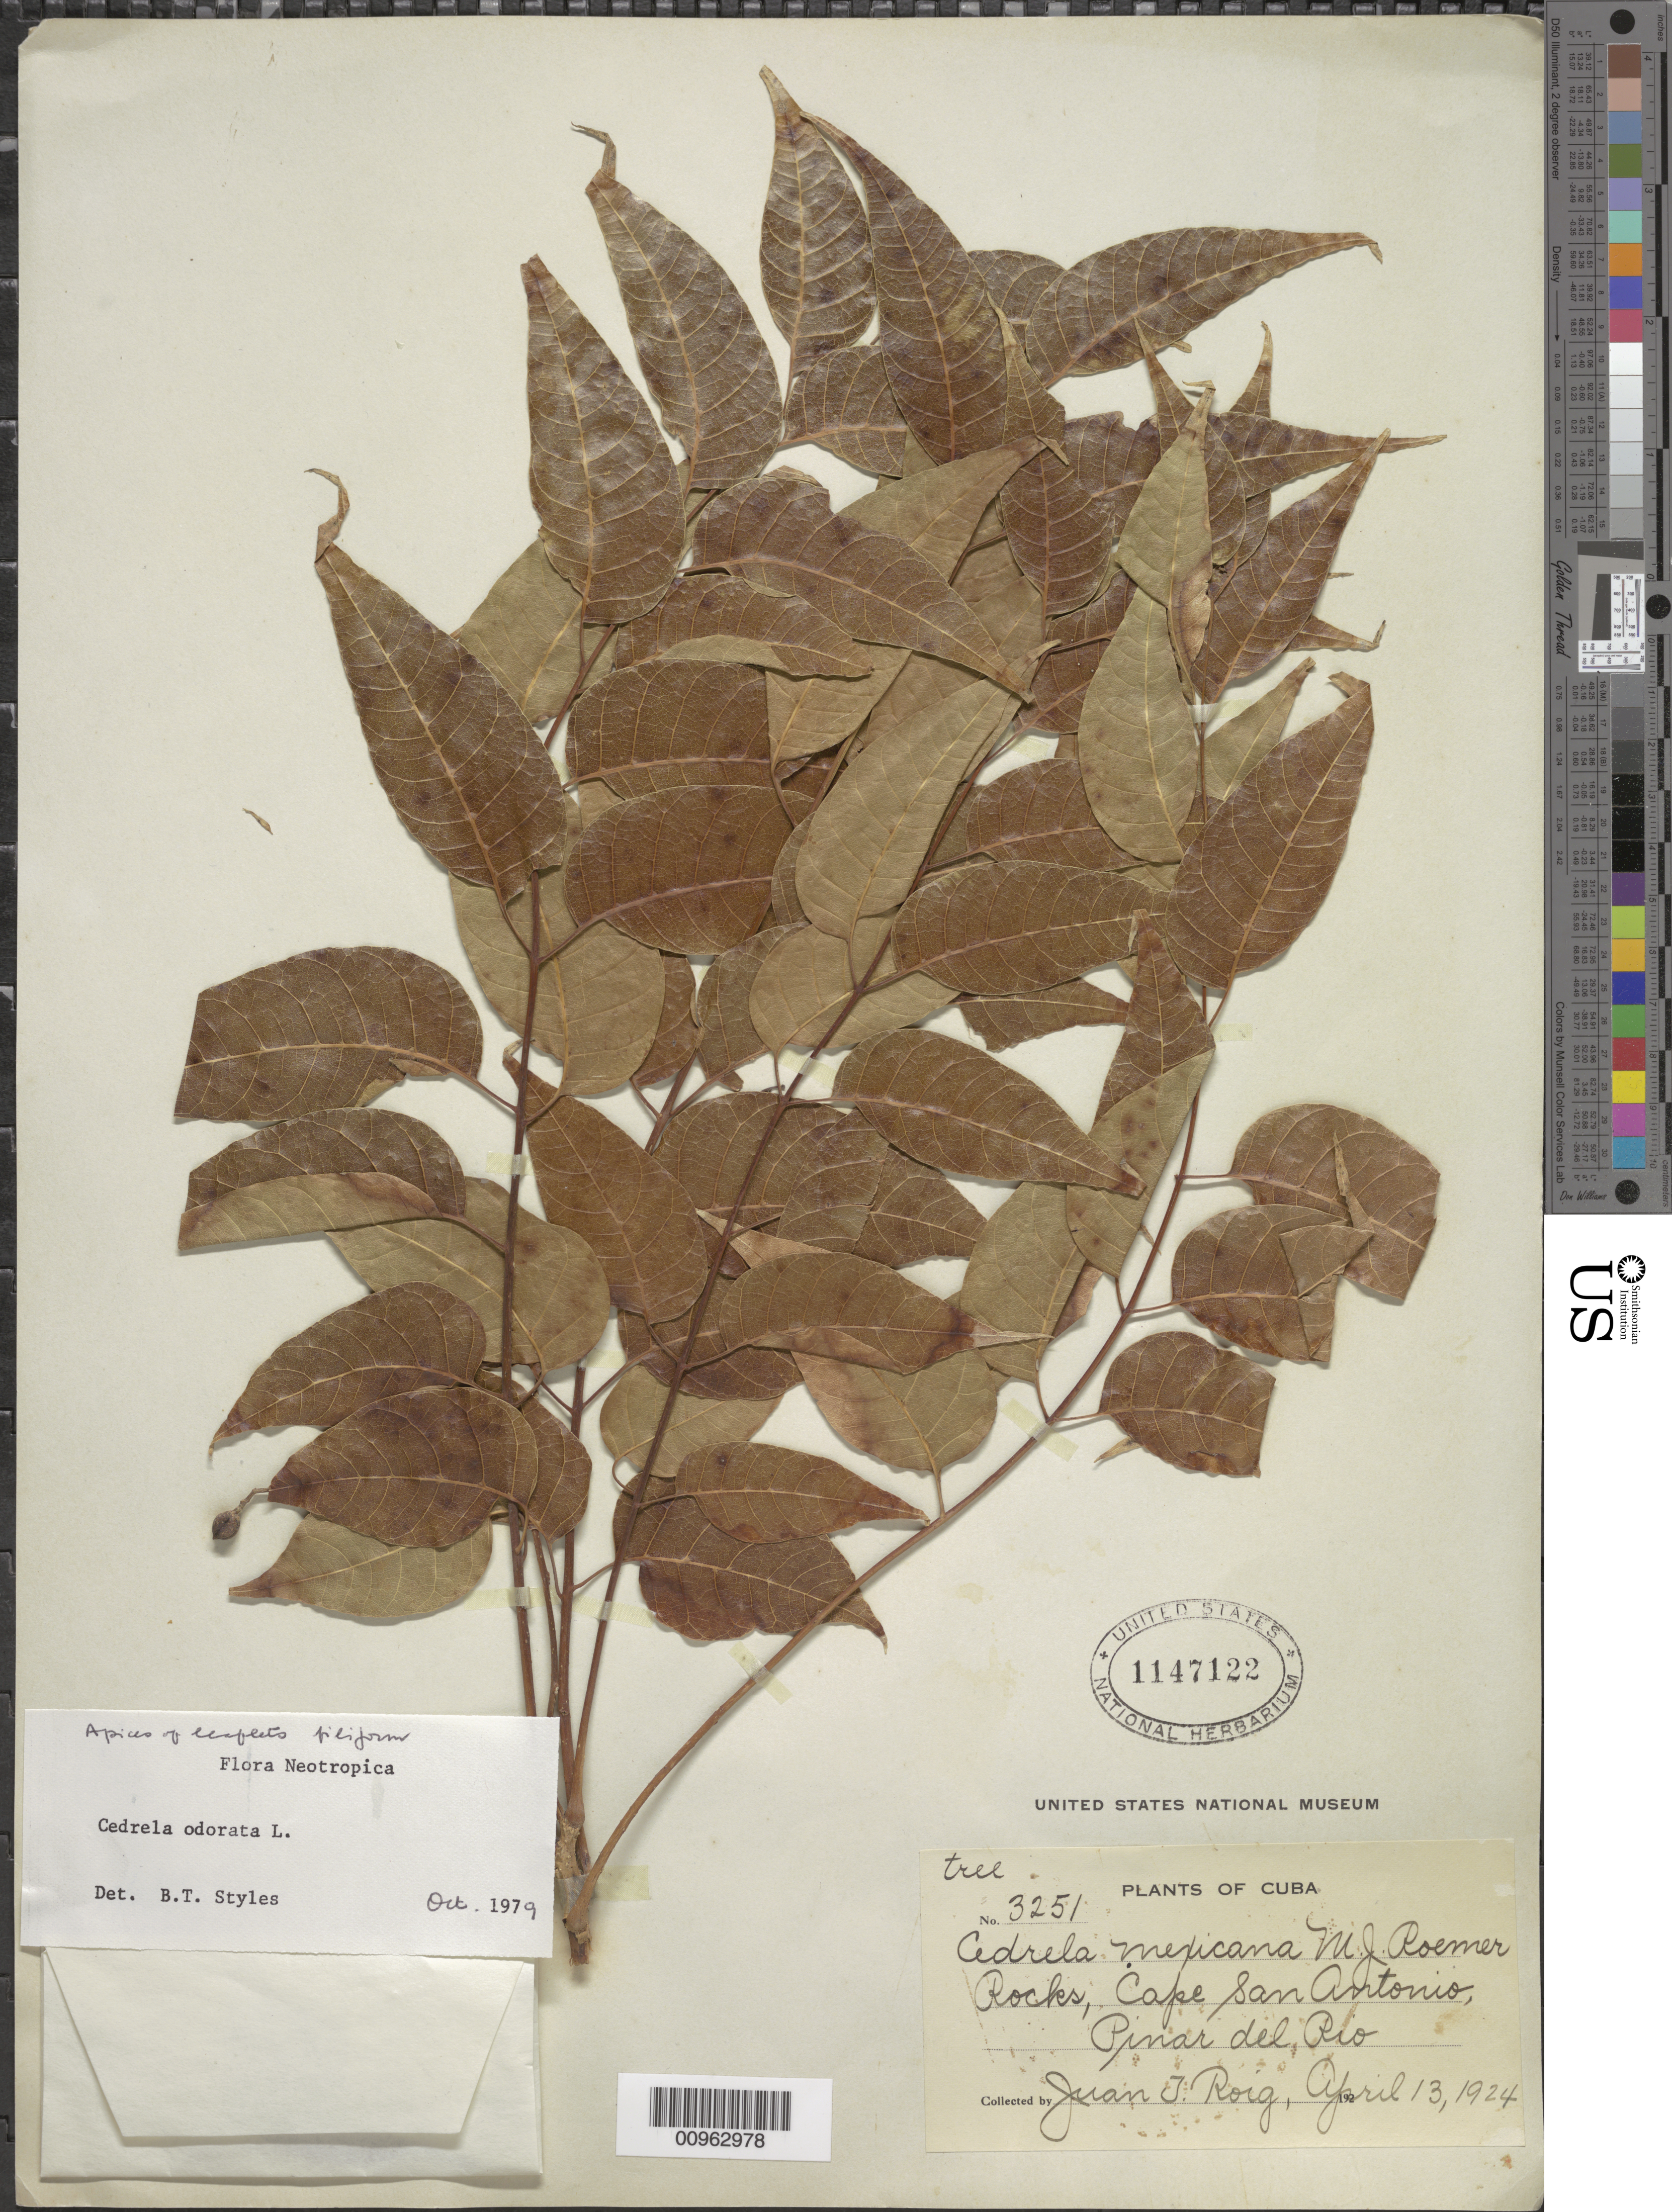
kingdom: Plantae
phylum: Tracheophyta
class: Magnoliopsida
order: Sapindales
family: Meliaceae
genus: Cedrela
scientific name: Cedrela odorata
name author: L.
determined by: Styles, B. T.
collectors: J. Roig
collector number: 3251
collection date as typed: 13 Apr 1924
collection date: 1924-04-13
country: Cuba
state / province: Pinar del Rio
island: Cuba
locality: Cape San Antonio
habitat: Rocks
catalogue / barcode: US 1147122